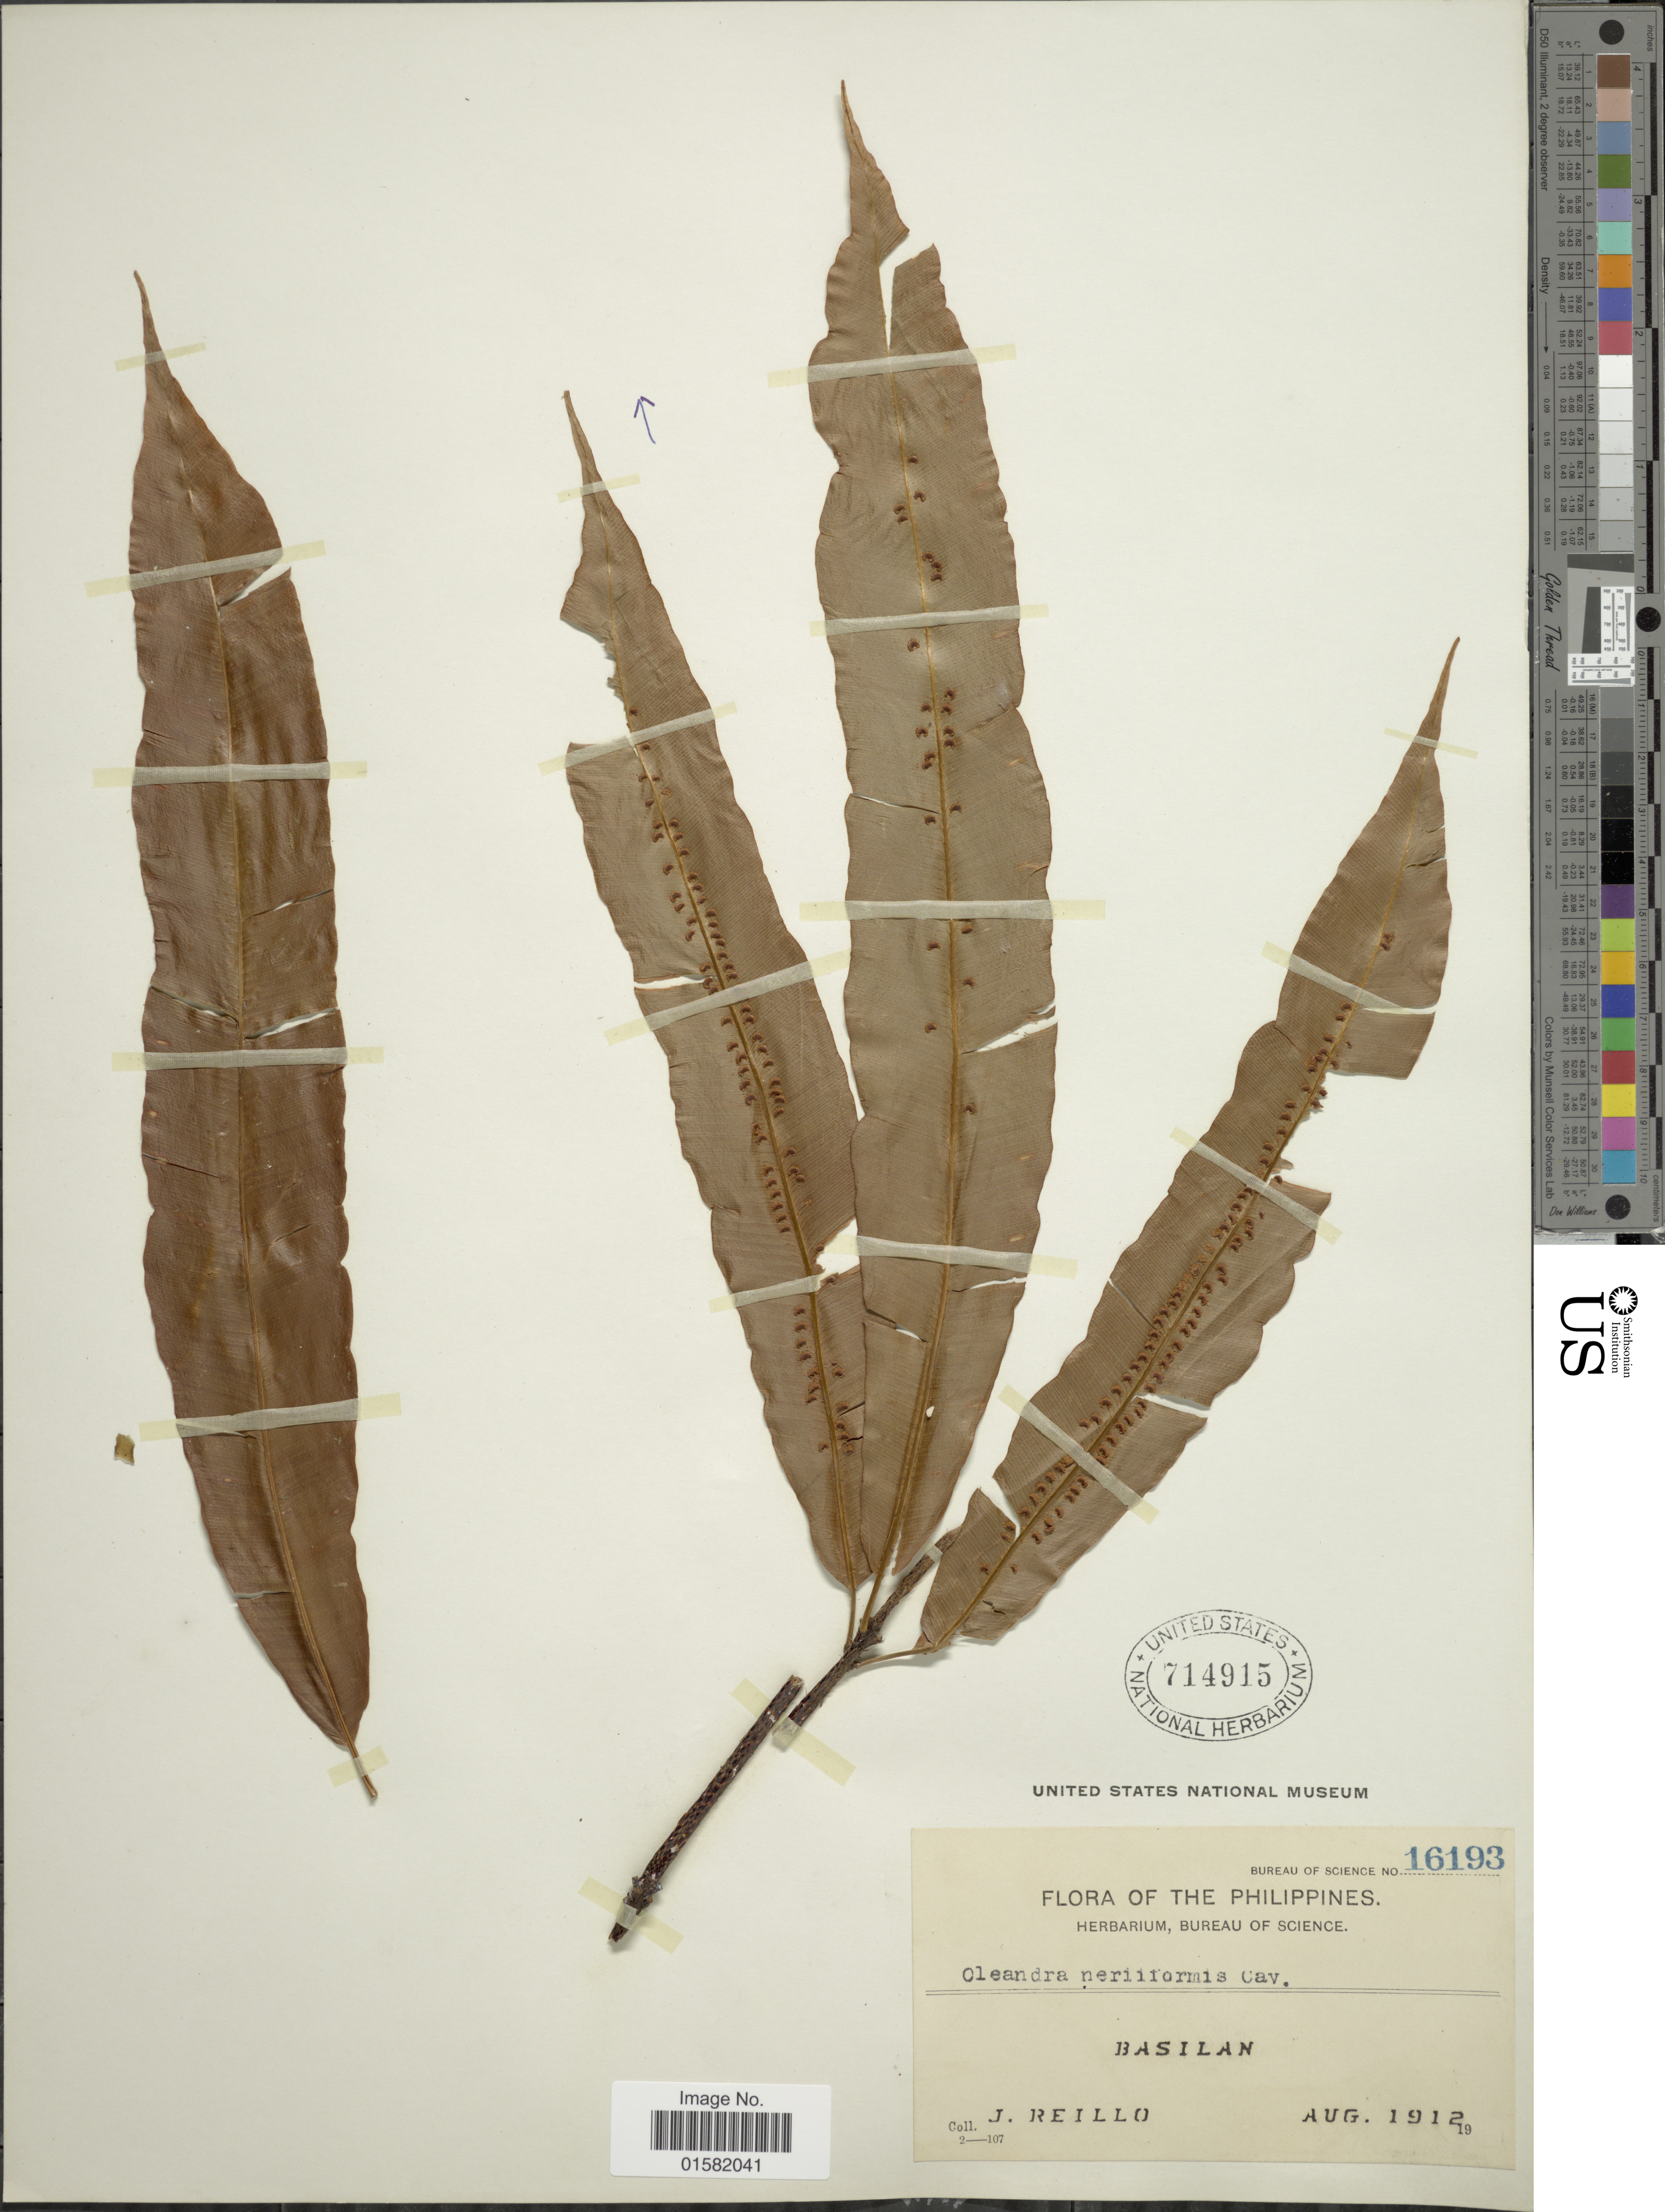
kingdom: Plantae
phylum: Tracheophyta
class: Polypodiopsida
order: Polypodiales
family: Oleandraceae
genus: Oleandra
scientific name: Oleandra neriiformis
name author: Cav.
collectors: J. Reillo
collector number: Bureau of Science 16193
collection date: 1912-08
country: Philippines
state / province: Muslim Mindanao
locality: Philippines, Basilan.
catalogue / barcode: US 714915